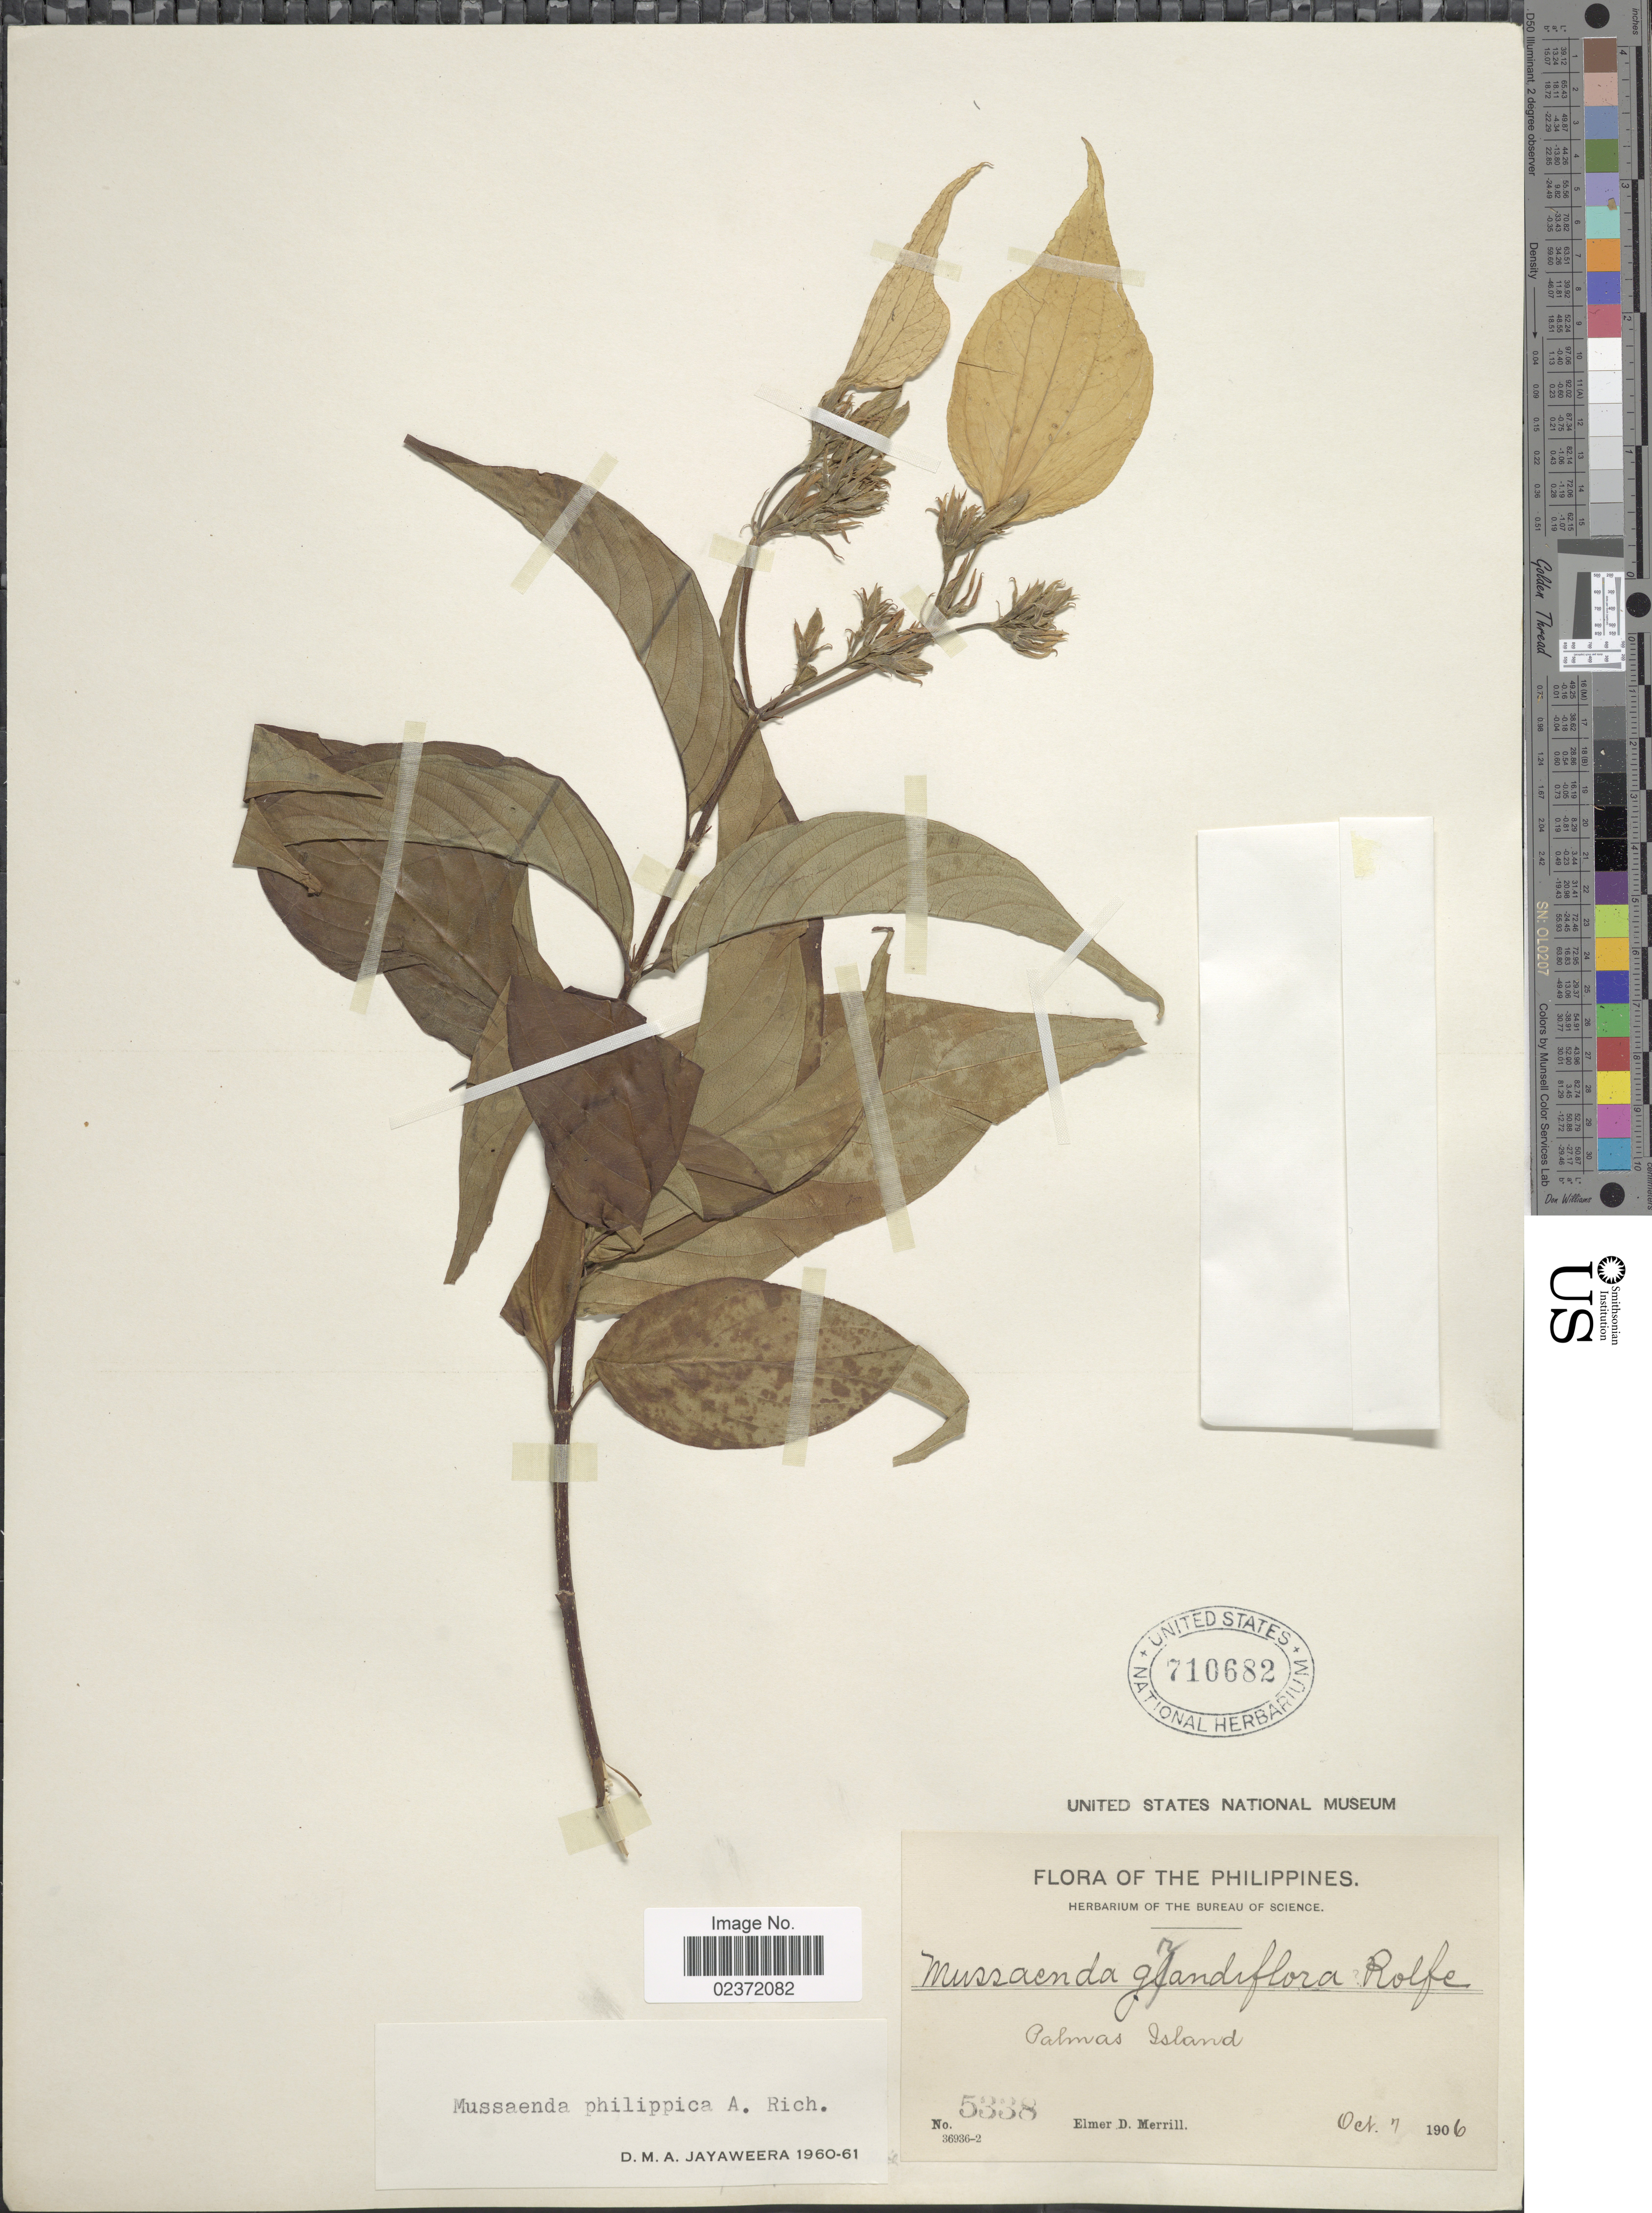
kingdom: Plantae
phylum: Tracheophyta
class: Magnoliopsida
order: Gentianales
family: Rubiaceae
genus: Mussaenda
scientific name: Mussaenda philippica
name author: A. Rich.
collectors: E. D. Merrill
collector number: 5338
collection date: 1906-10-07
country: Philippines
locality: Palmas Island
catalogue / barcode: US 710682